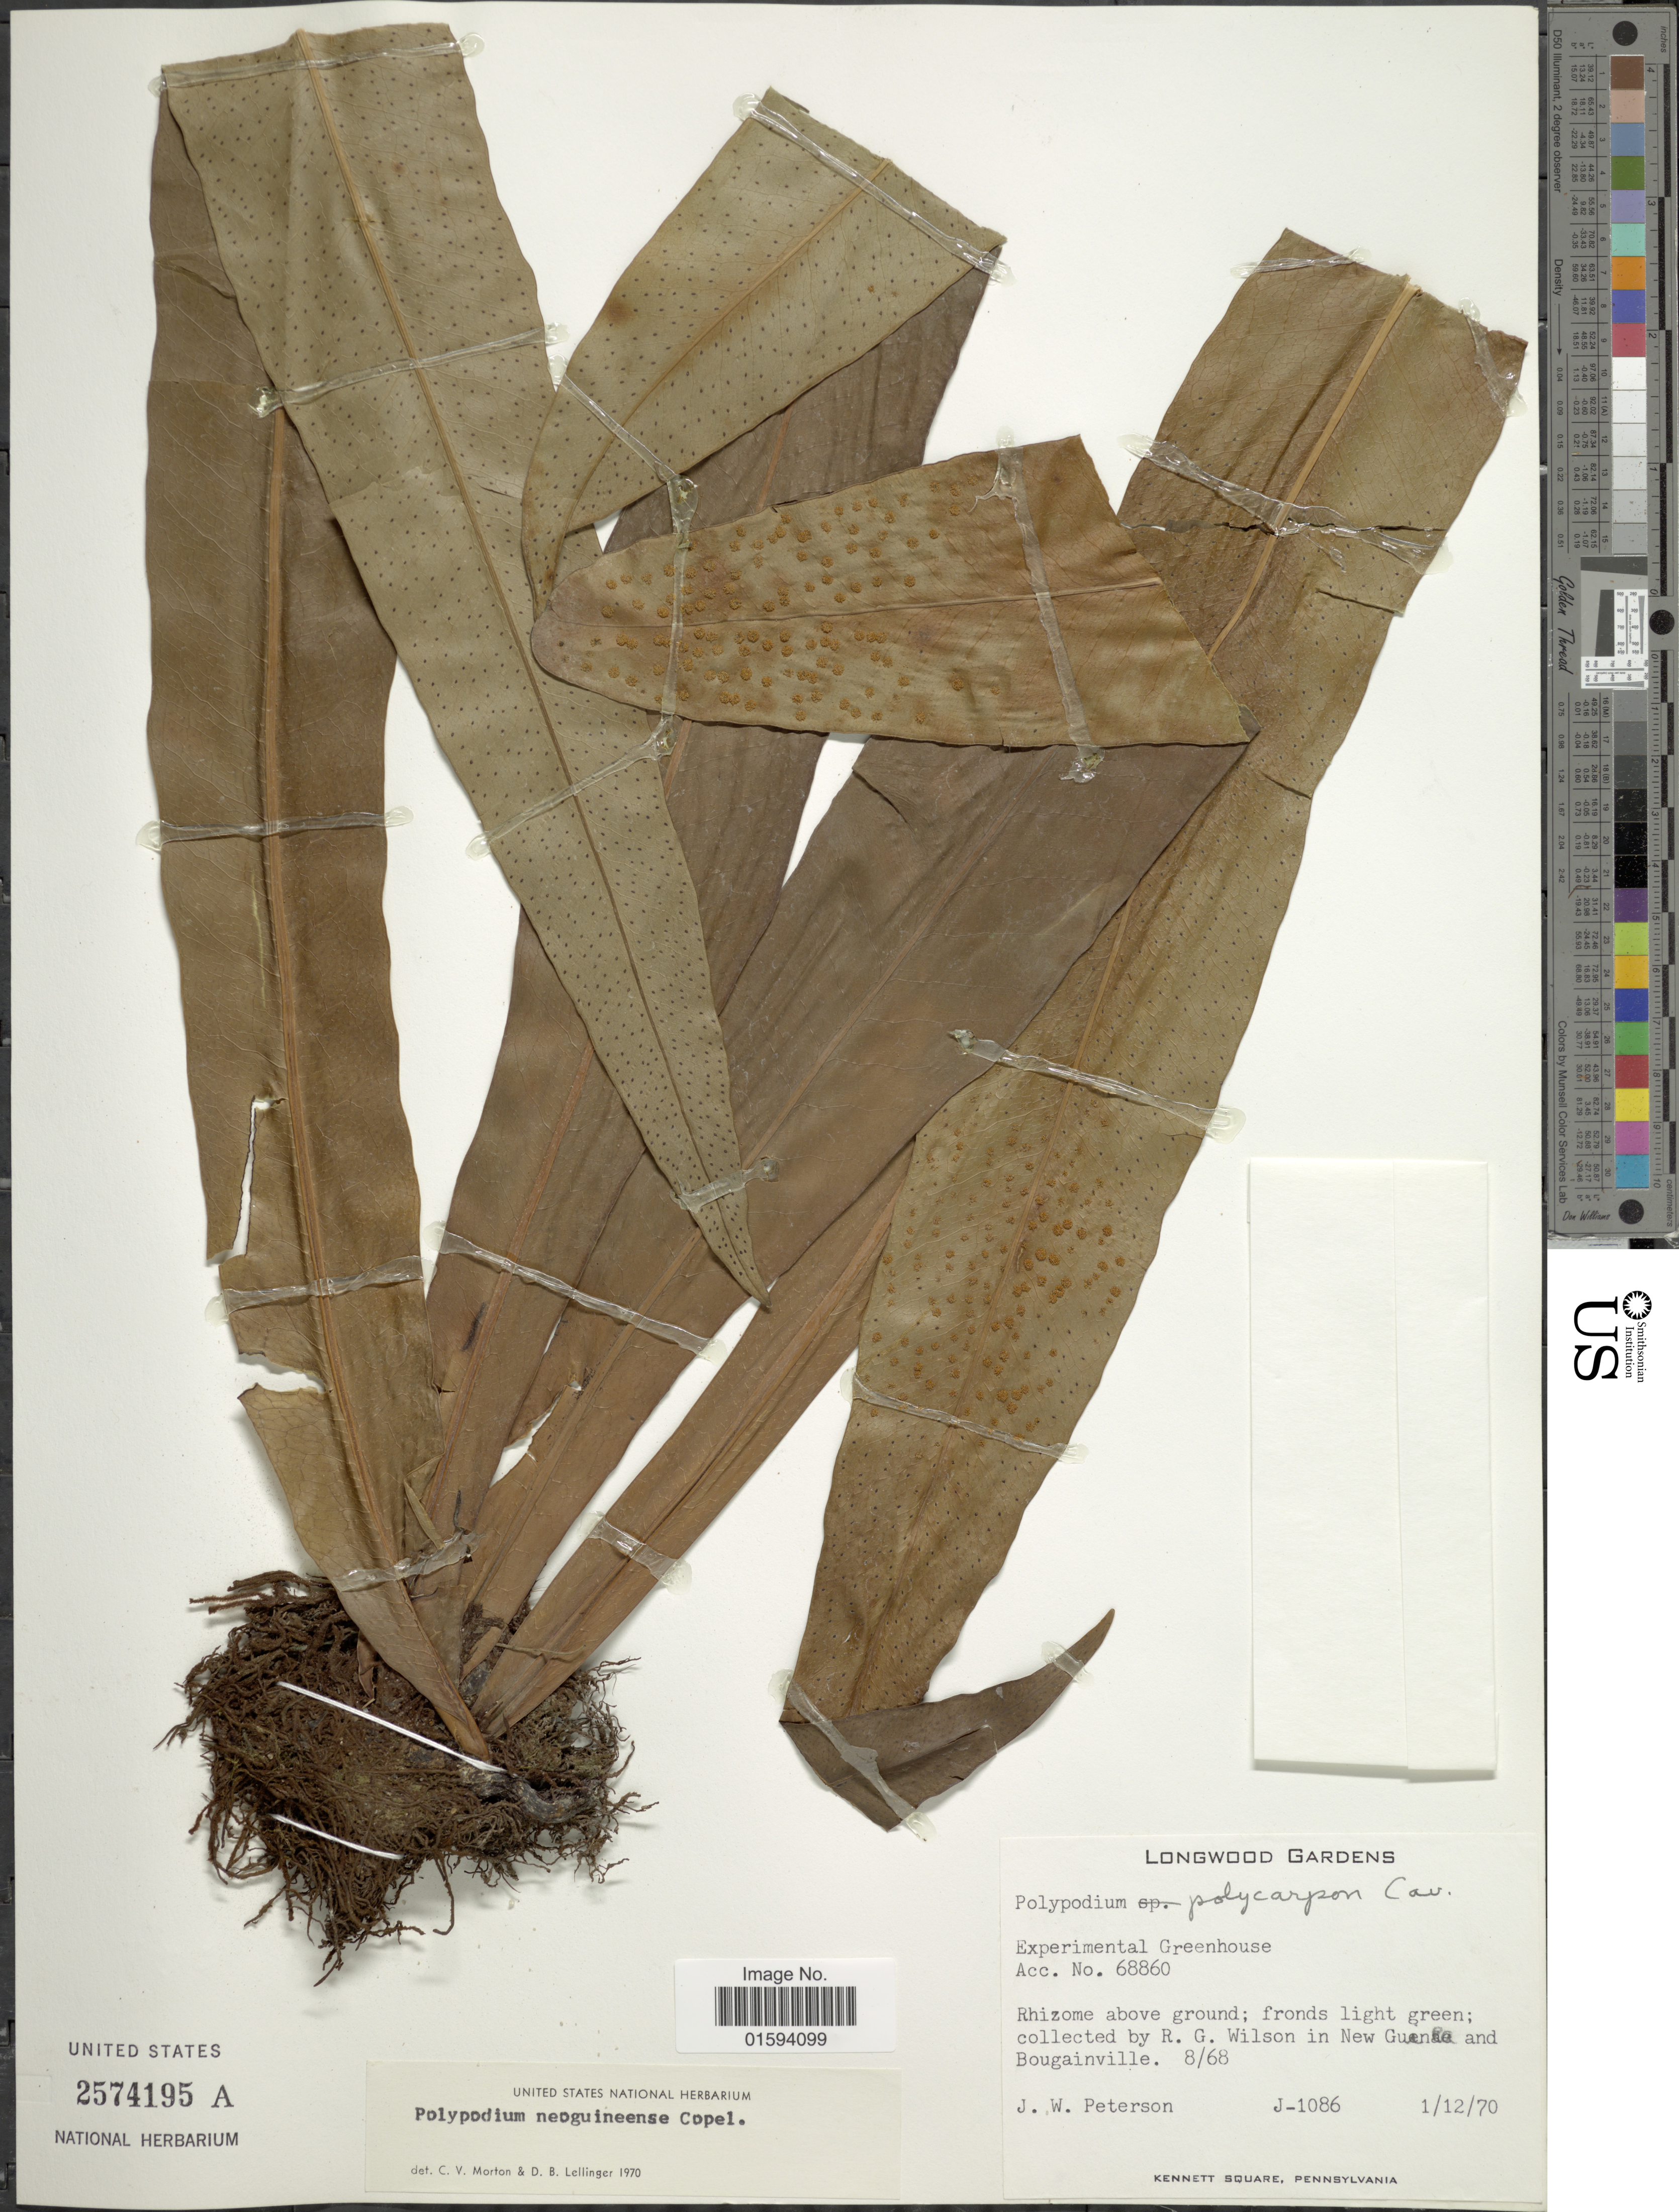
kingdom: Plantae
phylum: Tracheophyta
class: Polypodiopsida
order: Polypodiales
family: Polypodiaceae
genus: Polypodium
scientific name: Polypodium polycarpon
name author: Cav. ex Sw.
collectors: J. W. Peterson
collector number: J-1086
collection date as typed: Transcribed d/m/y: 12/1/70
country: Papua New Guinea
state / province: Bougainville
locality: Longwood Gardens, Experimental Greenhouse, Acc. No. 68860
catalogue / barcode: US 2574195A